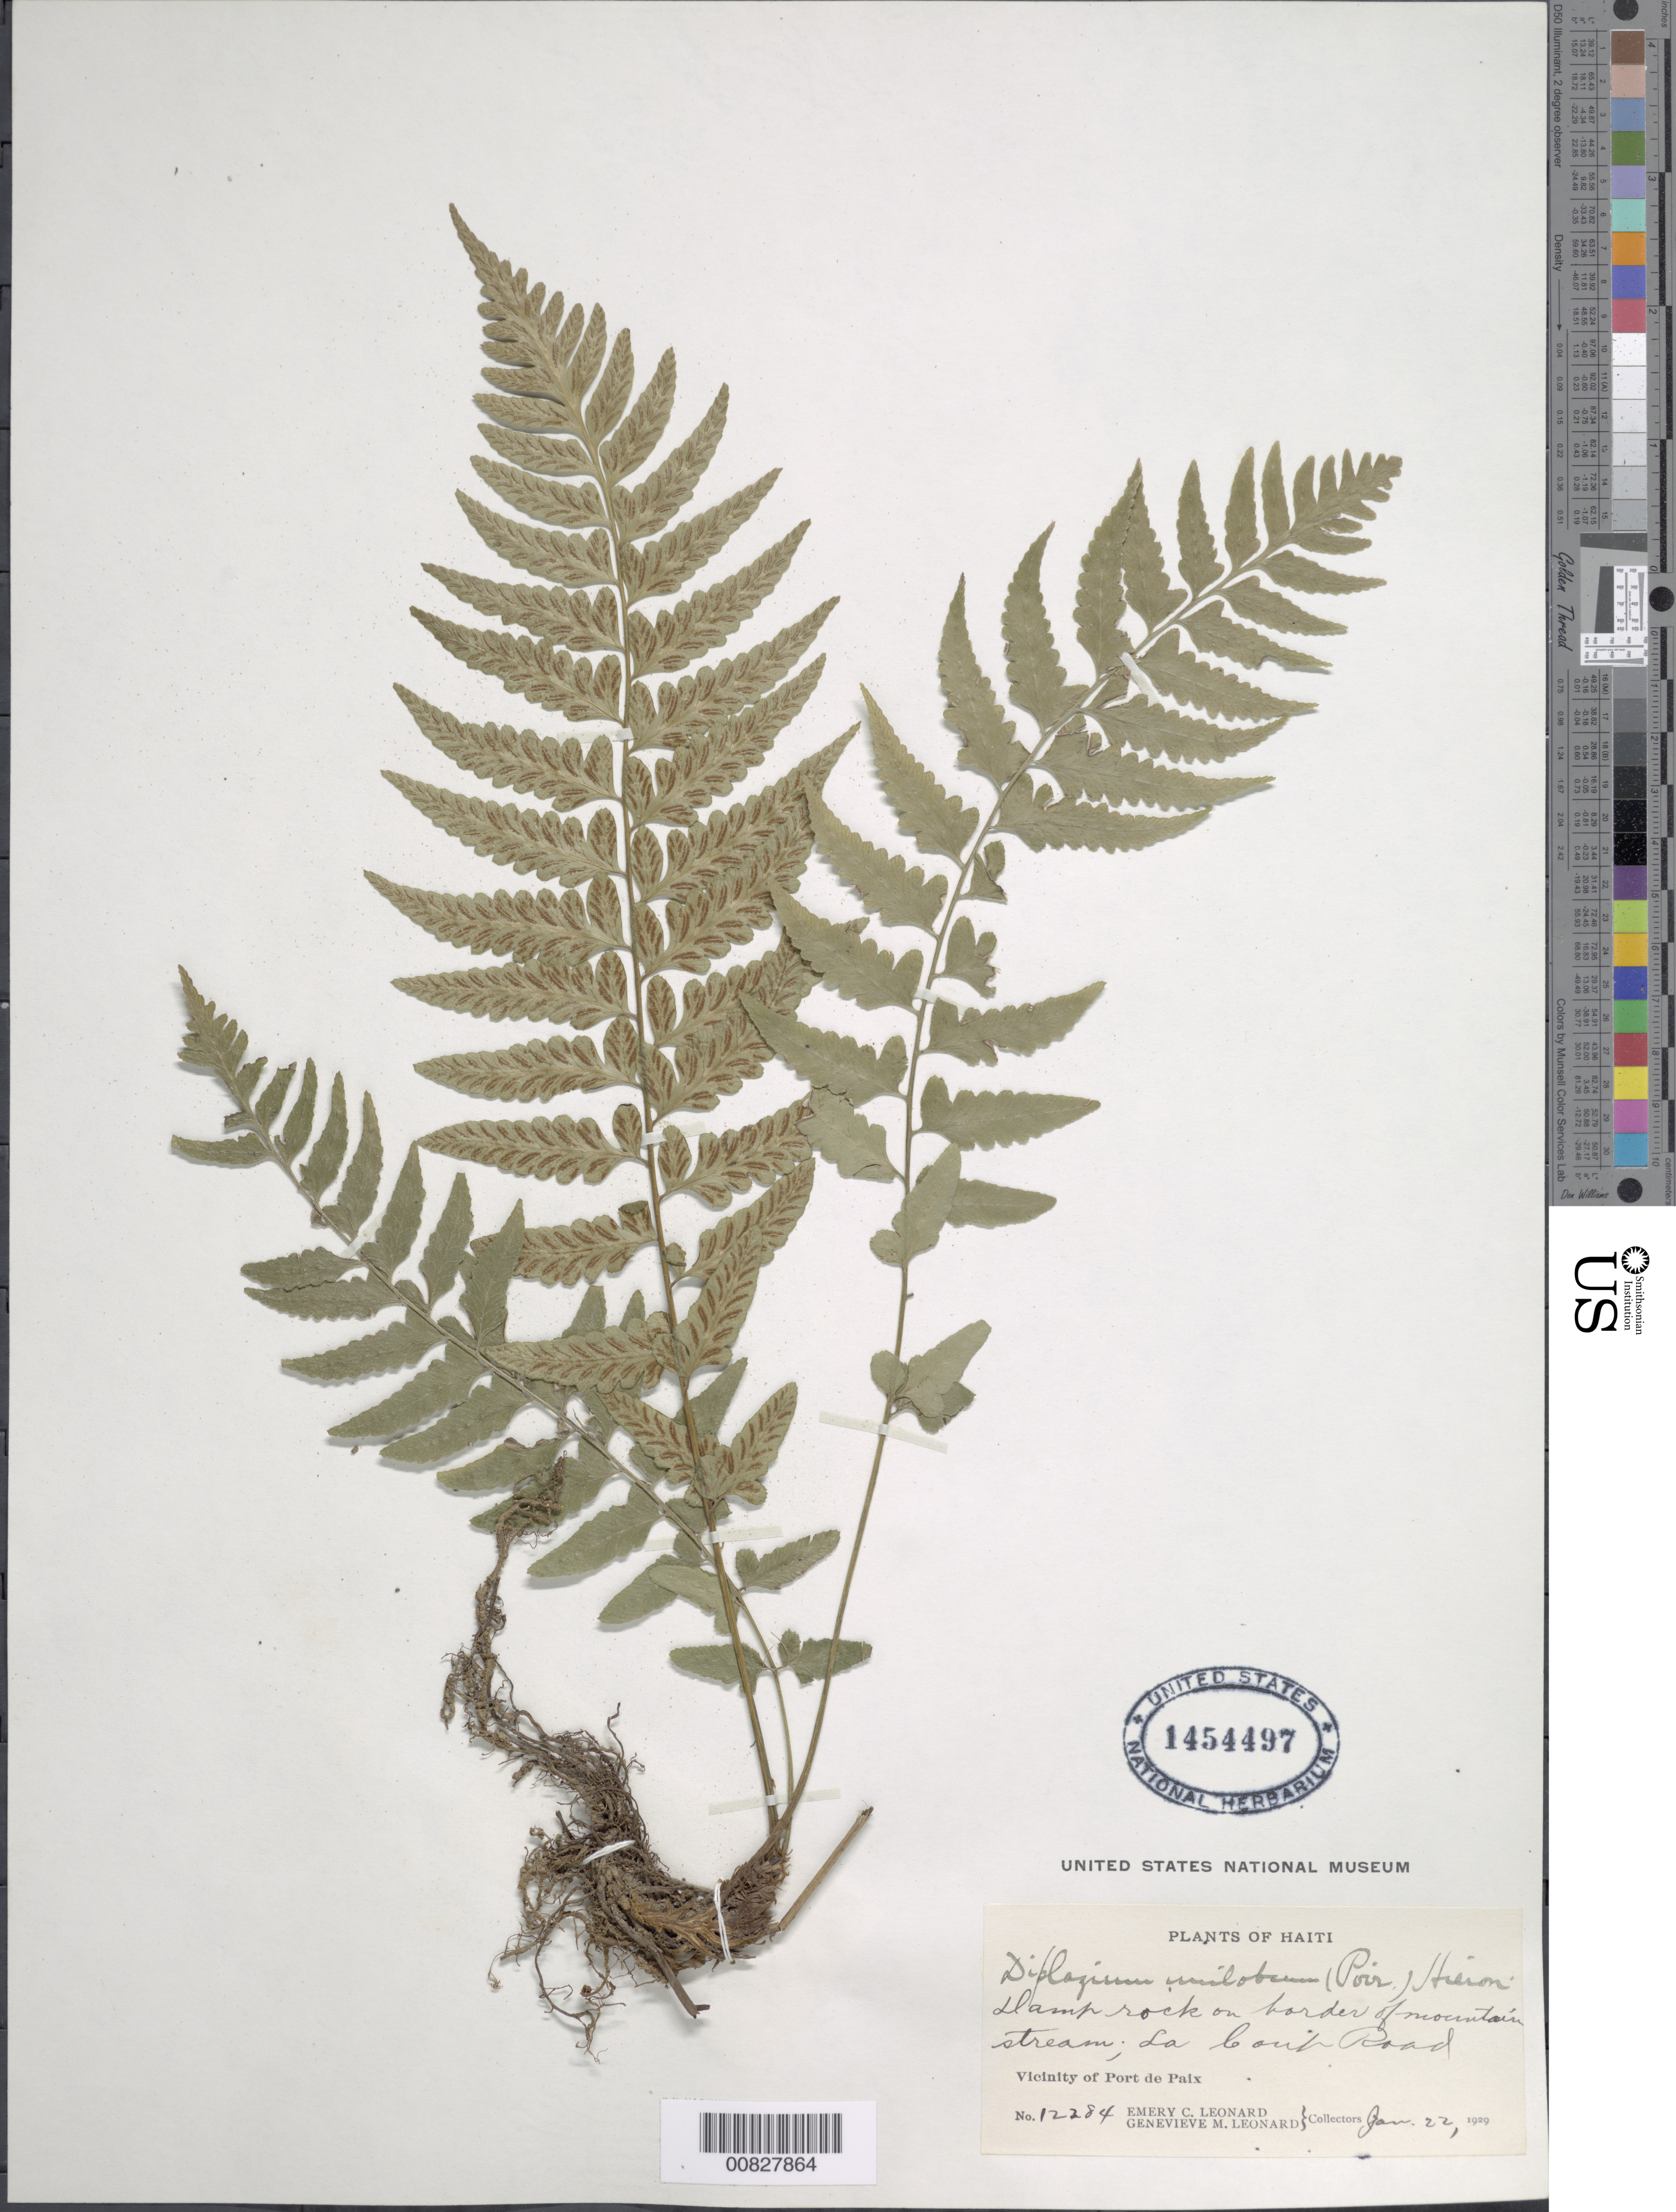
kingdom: Plantae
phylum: Tracheophyta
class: Polypodiopsida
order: Polypodiales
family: Athyriaceae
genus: Diplazium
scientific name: Diplazium cristatum x D. unilobum (Poir.) Hieron.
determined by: Sánchez, C.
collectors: E. C. Leonard & G. M. Leonard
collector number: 12284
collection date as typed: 22 Jan 1929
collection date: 1929-01-22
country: Haiti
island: Hispaniola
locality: Port de Paix, La Coup Road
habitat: Damp rock on border of mountain stream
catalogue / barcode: US 1454497